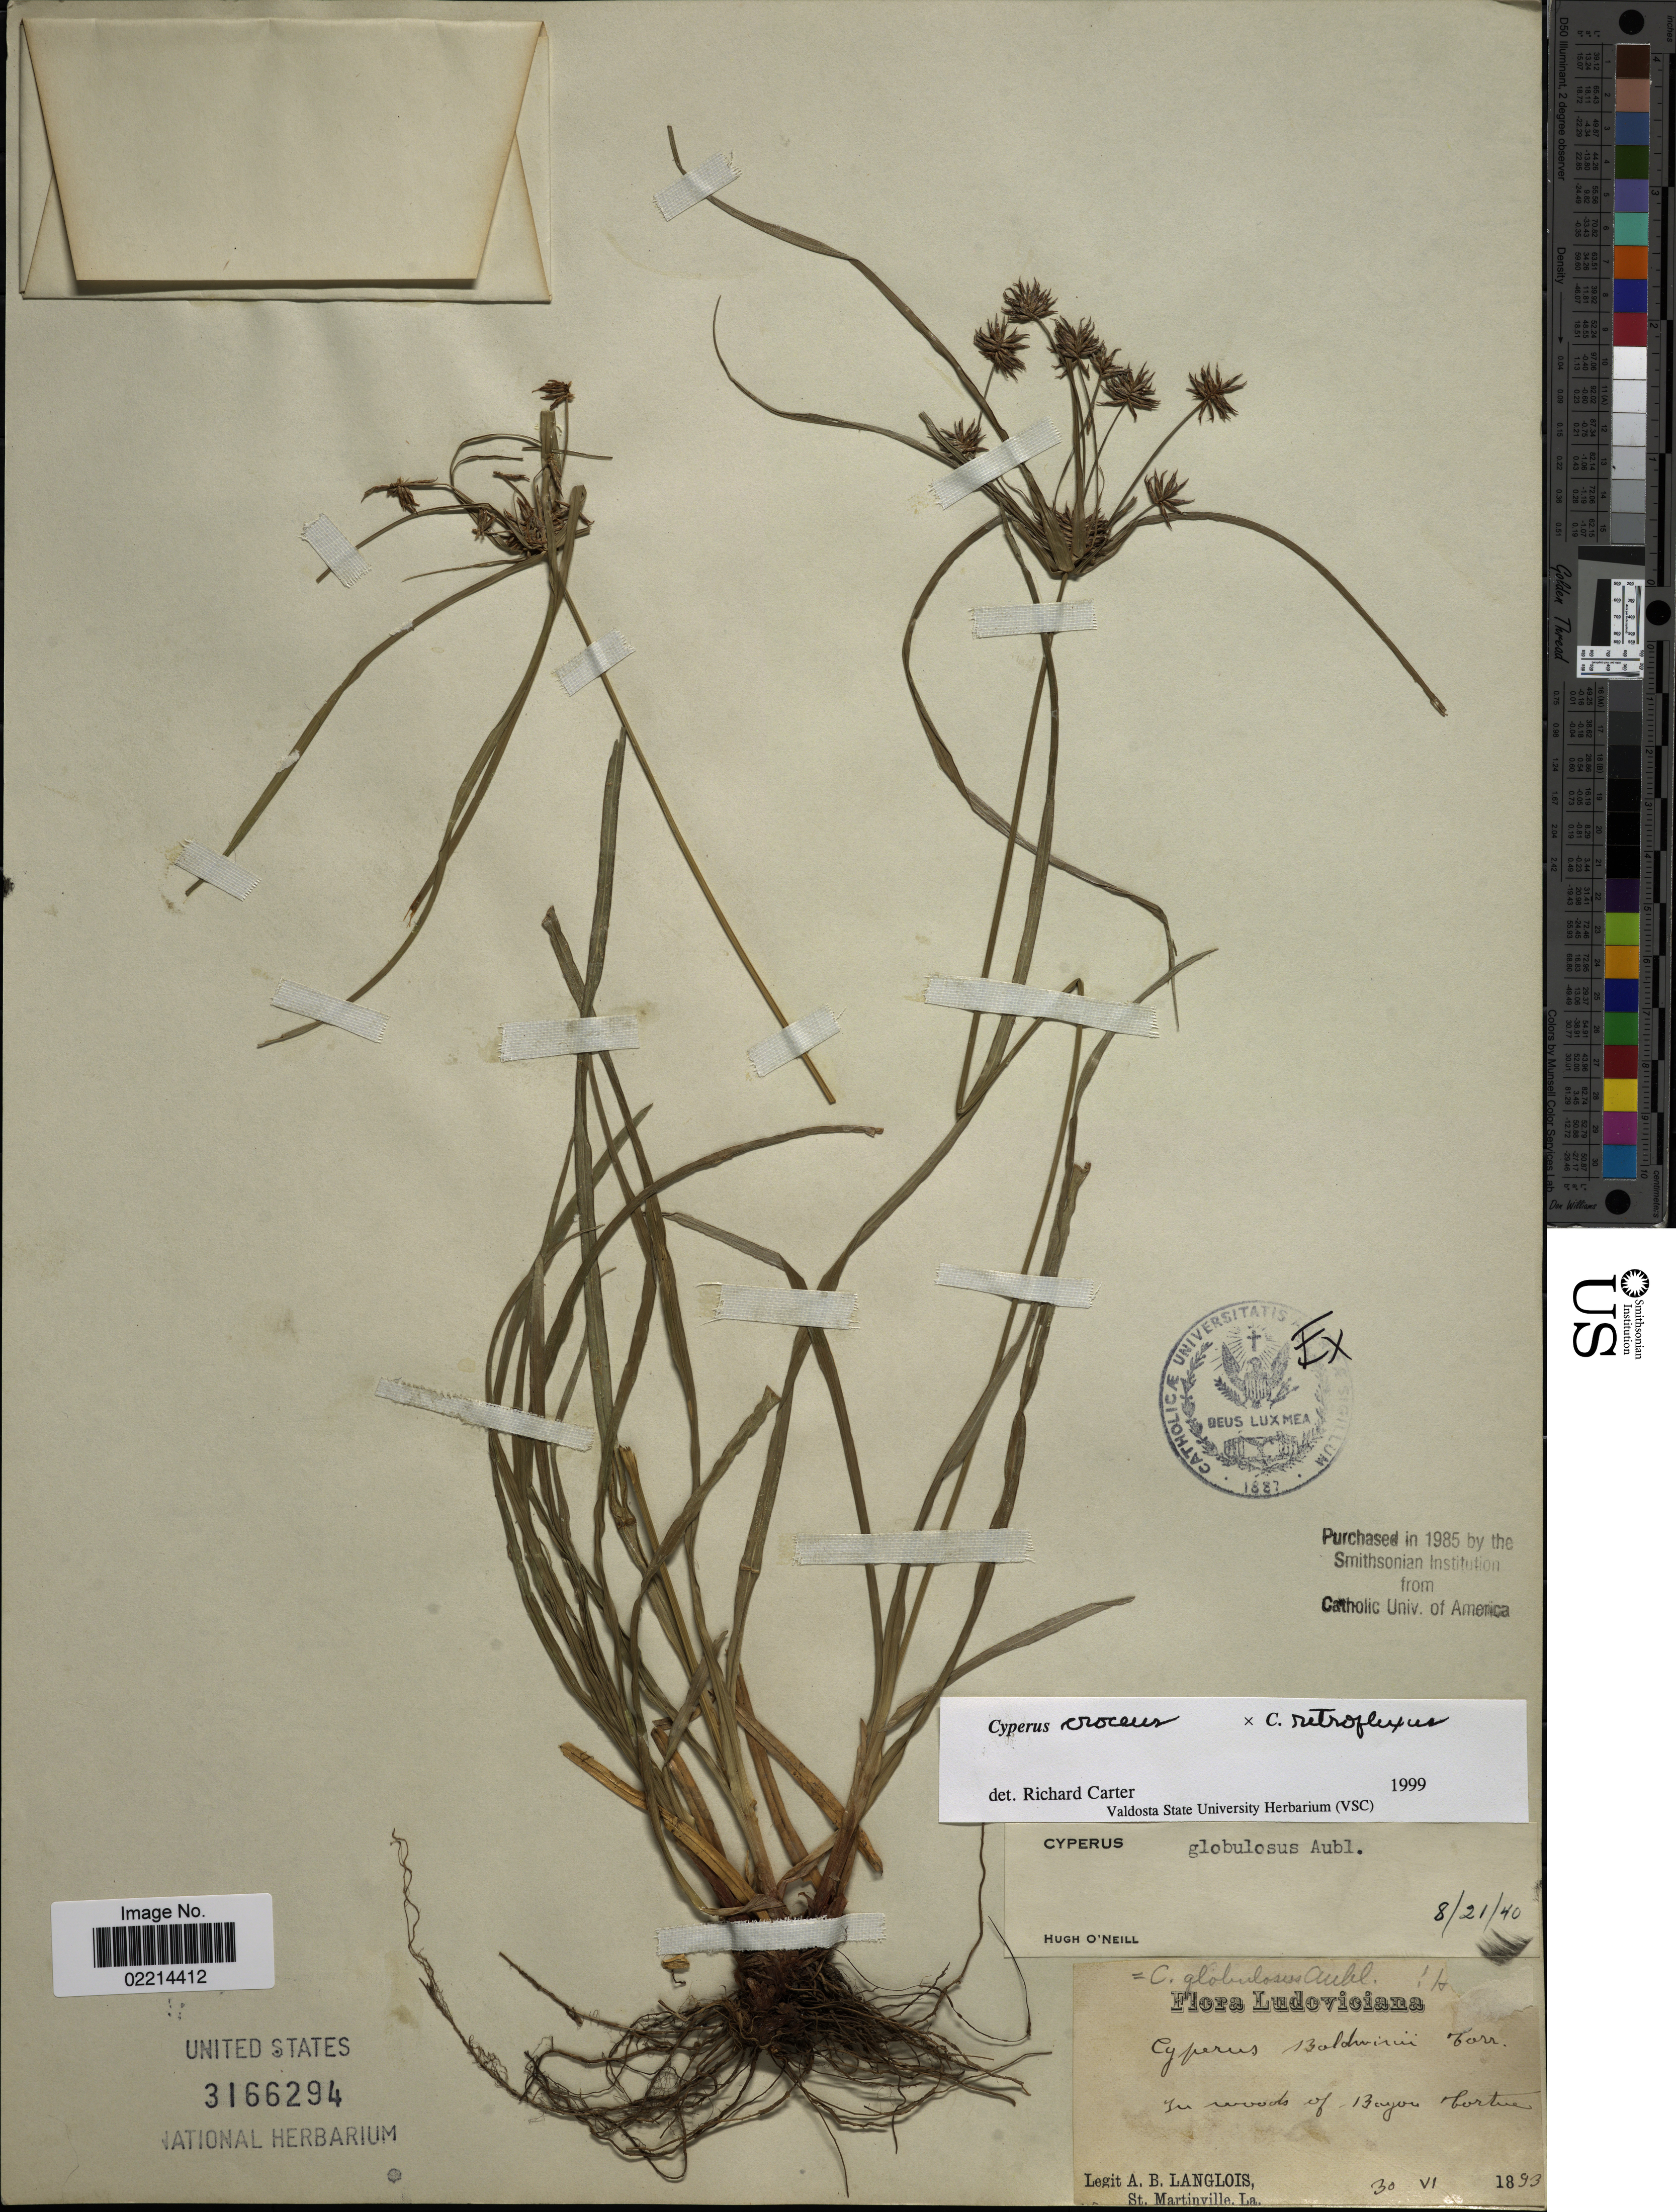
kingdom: Plantae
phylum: Tracheophyta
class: Liliopsida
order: Poales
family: Cyperaceae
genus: Cyperus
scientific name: Cyperus croceus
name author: Vahl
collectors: A. Langlois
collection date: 1893-06-30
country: United States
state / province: Louisiana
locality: In woods of Bayou Tortue.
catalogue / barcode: US 3166294